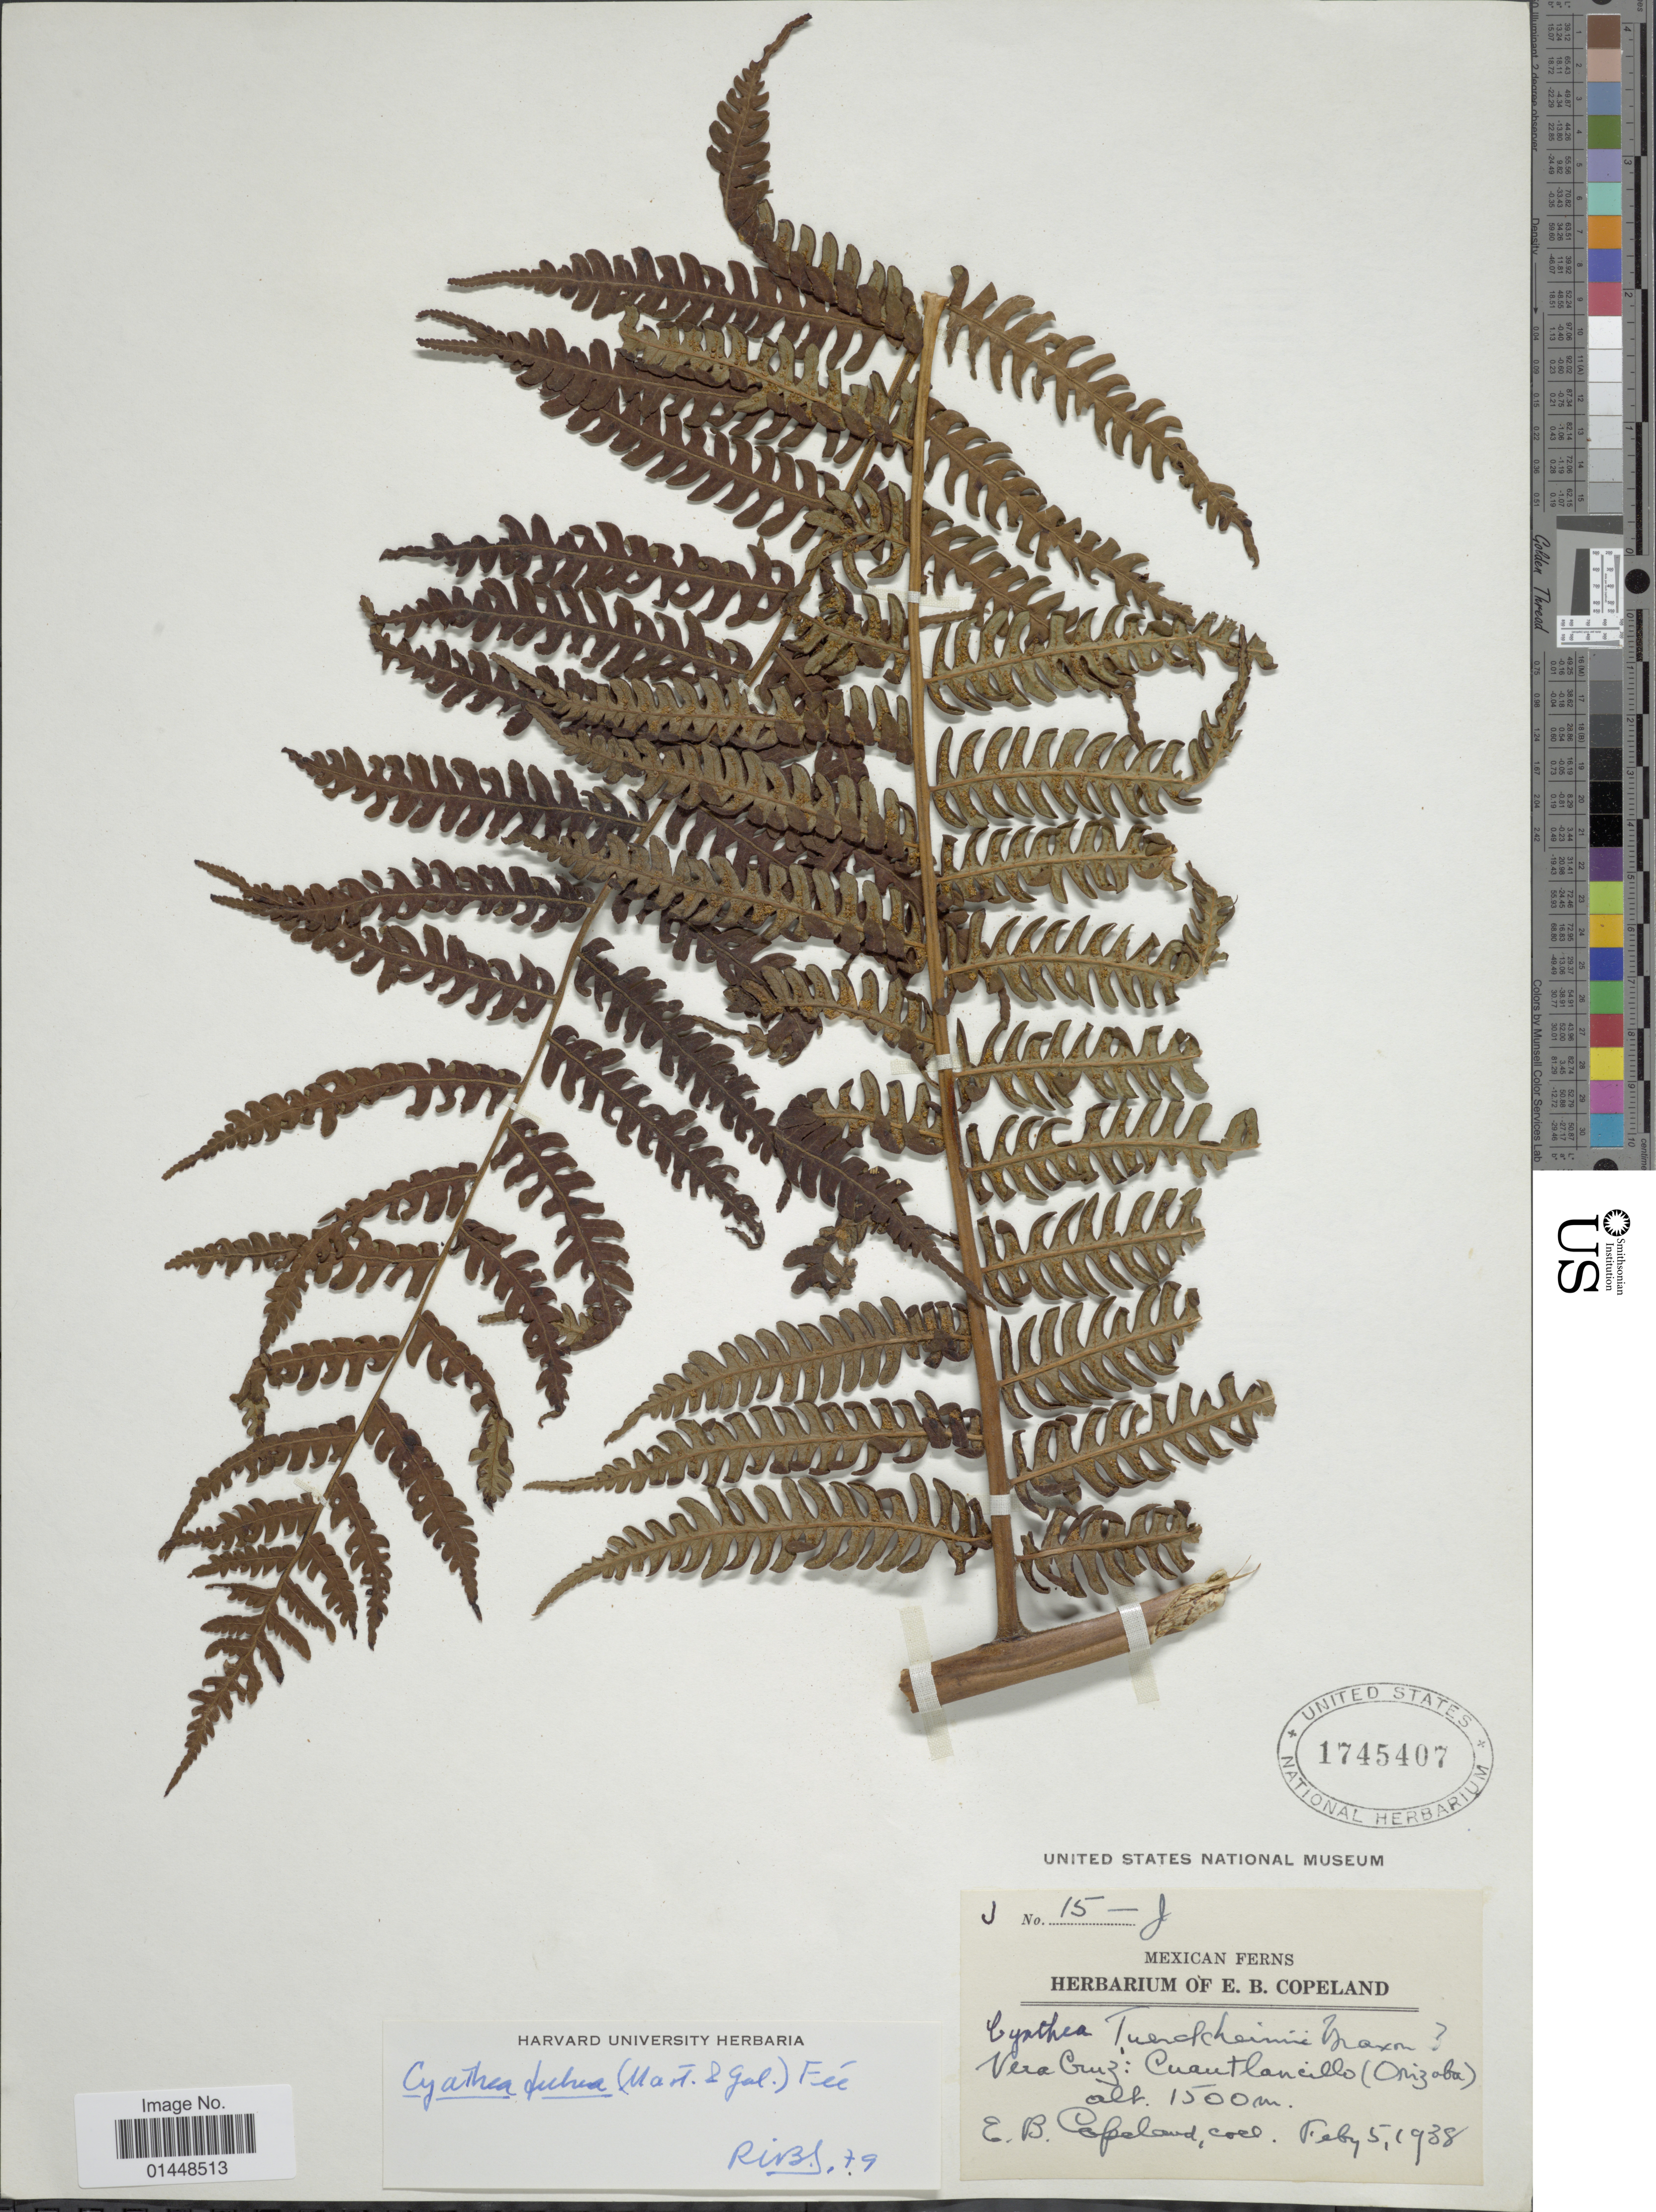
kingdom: Plantae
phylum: Tracheophyta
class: Polypodiopsida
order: Cyatheales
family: Cyatheaceae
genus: Cyathea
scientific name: Cyathea fulva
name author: (M. Martens & Galeotti) Fée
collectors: E. B. Copeland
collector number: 15-J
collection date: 1938-02-05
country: Mexico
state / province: Veracruz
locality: Vera Cruz: Cuantlancillo (Orizaba)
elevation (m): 1500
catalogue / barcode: US 1745407